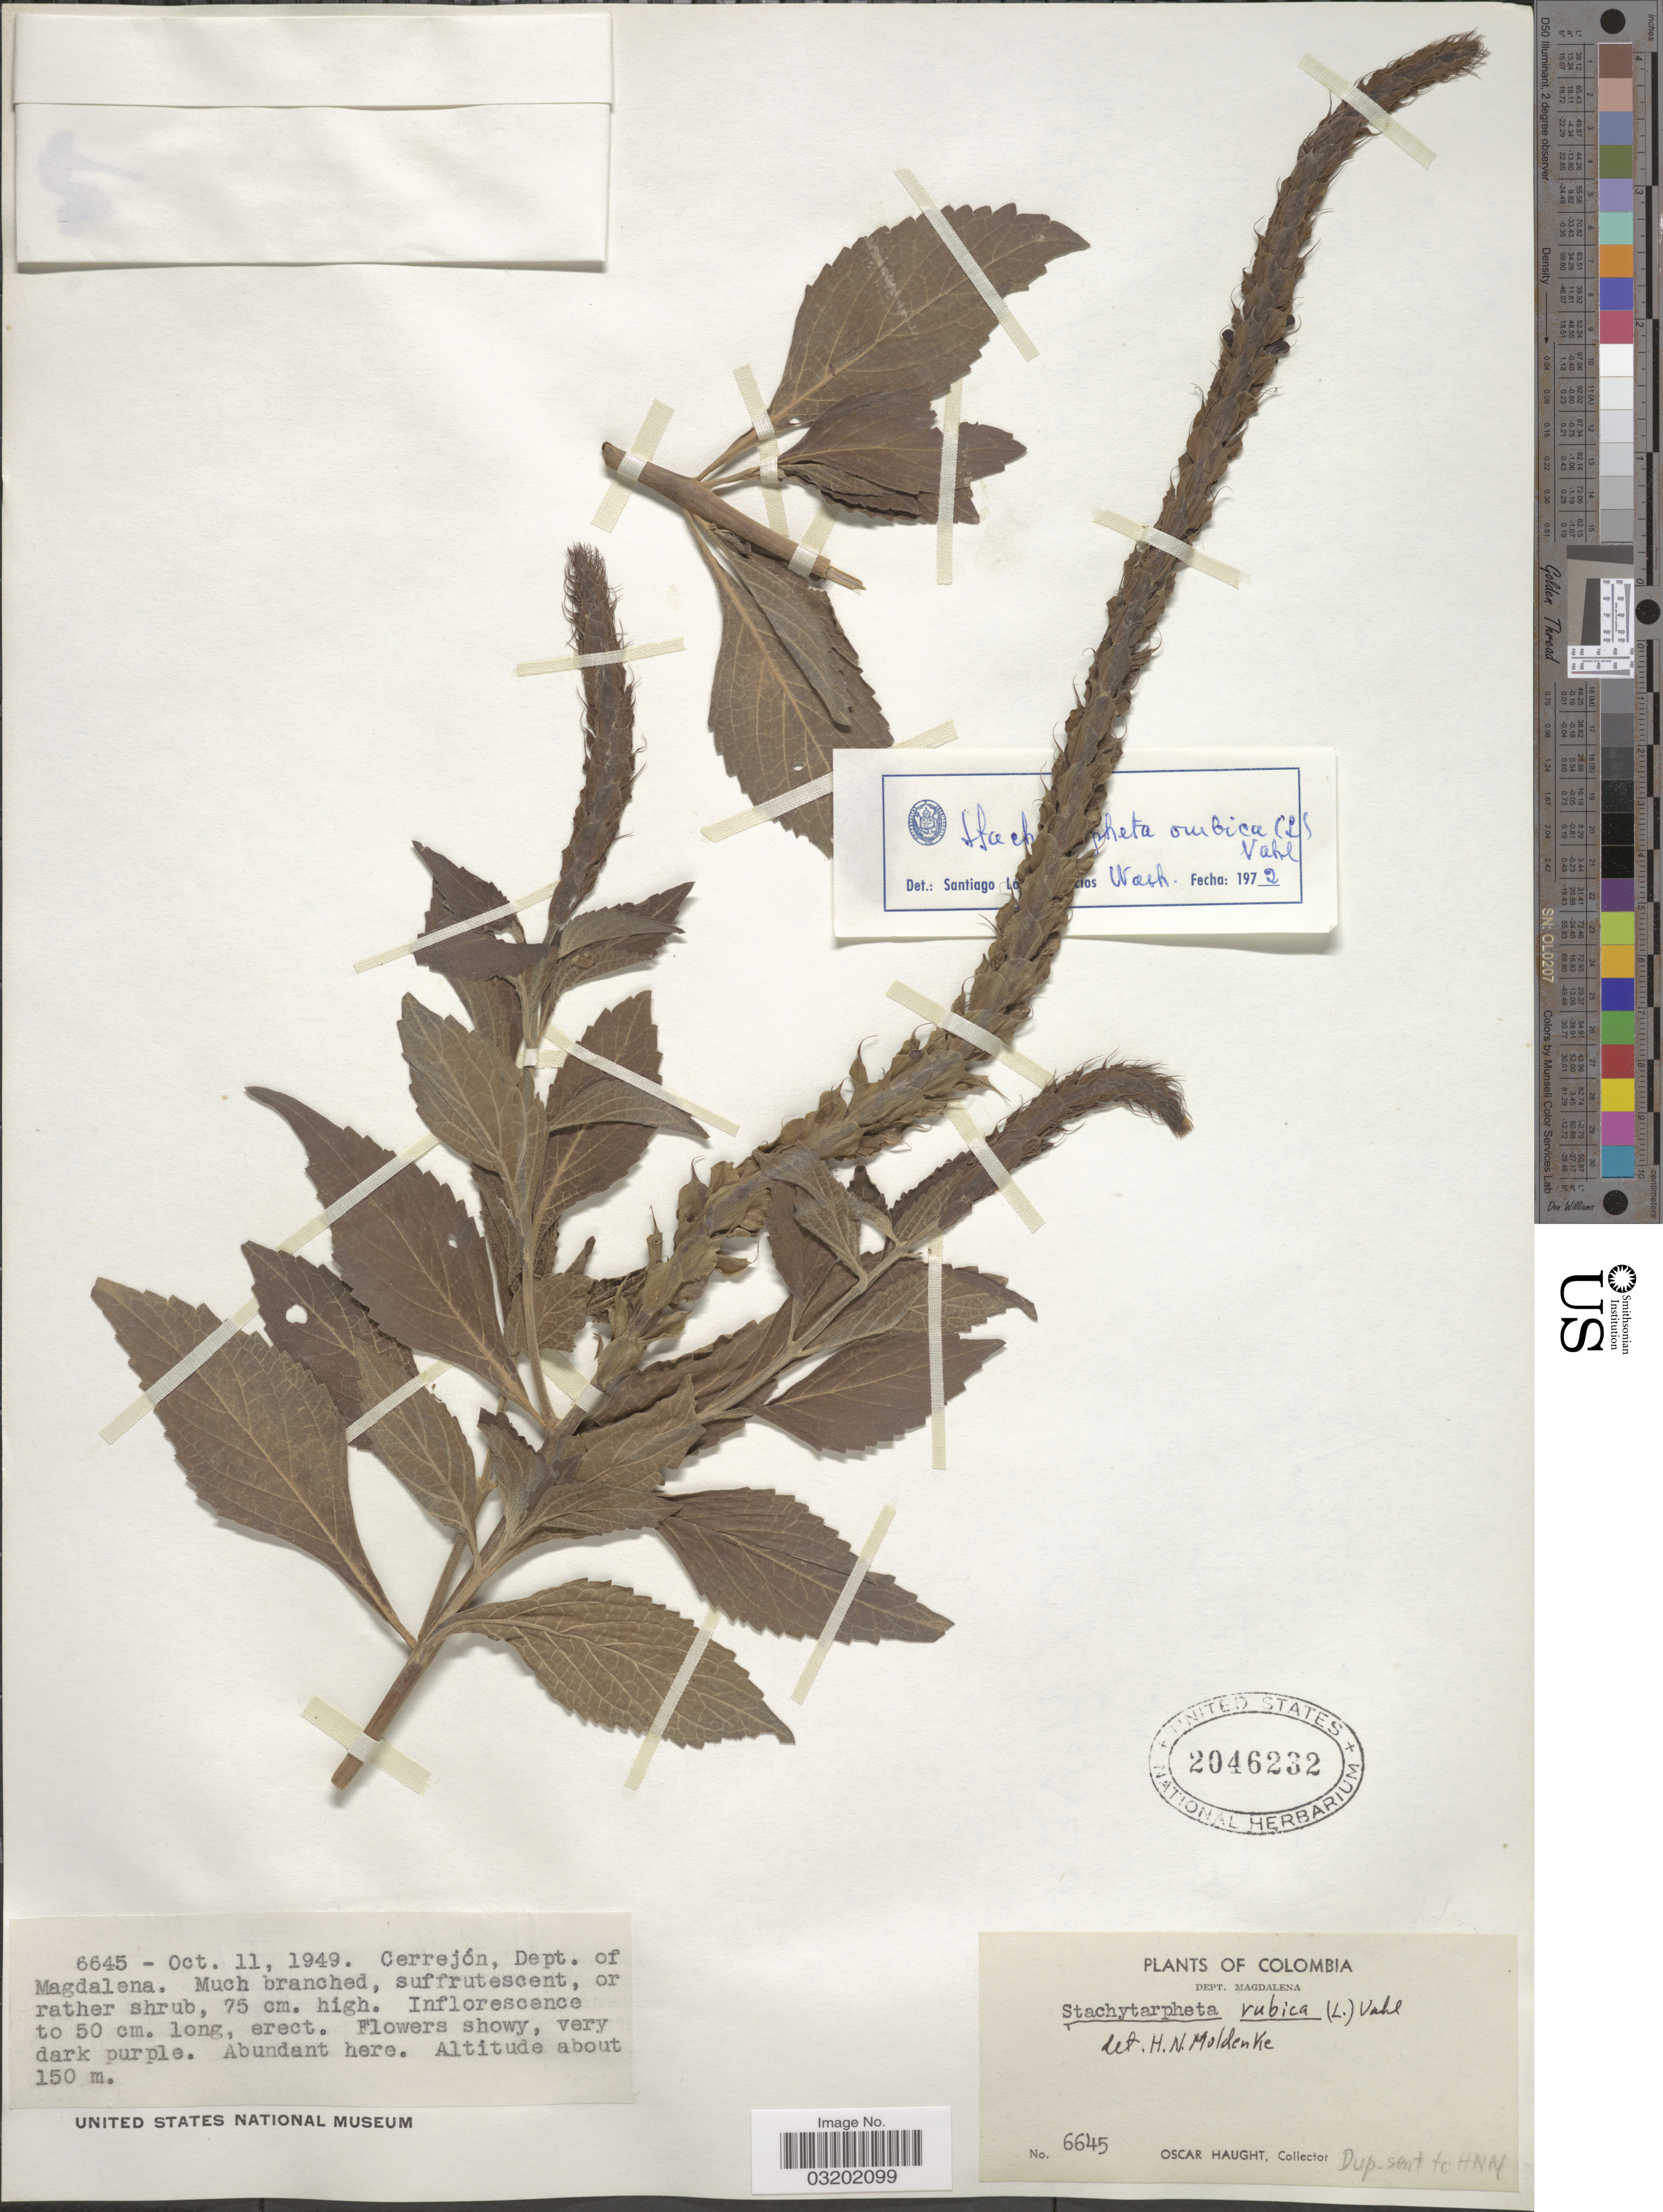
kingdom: Plantae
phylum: Tracheophyta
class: Magnoliopsida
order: Lamiales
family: Verbenaceae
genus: Stachytarpheta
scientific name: Stachytarpheta orubica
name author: (L.) Vahl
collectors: O. L. Haught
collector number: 6645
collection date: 1949-10-11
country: Colombia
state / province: Magdalena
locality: Cerrejón, Dept. of Magdalena.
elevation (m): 150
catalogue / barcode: US 2046232